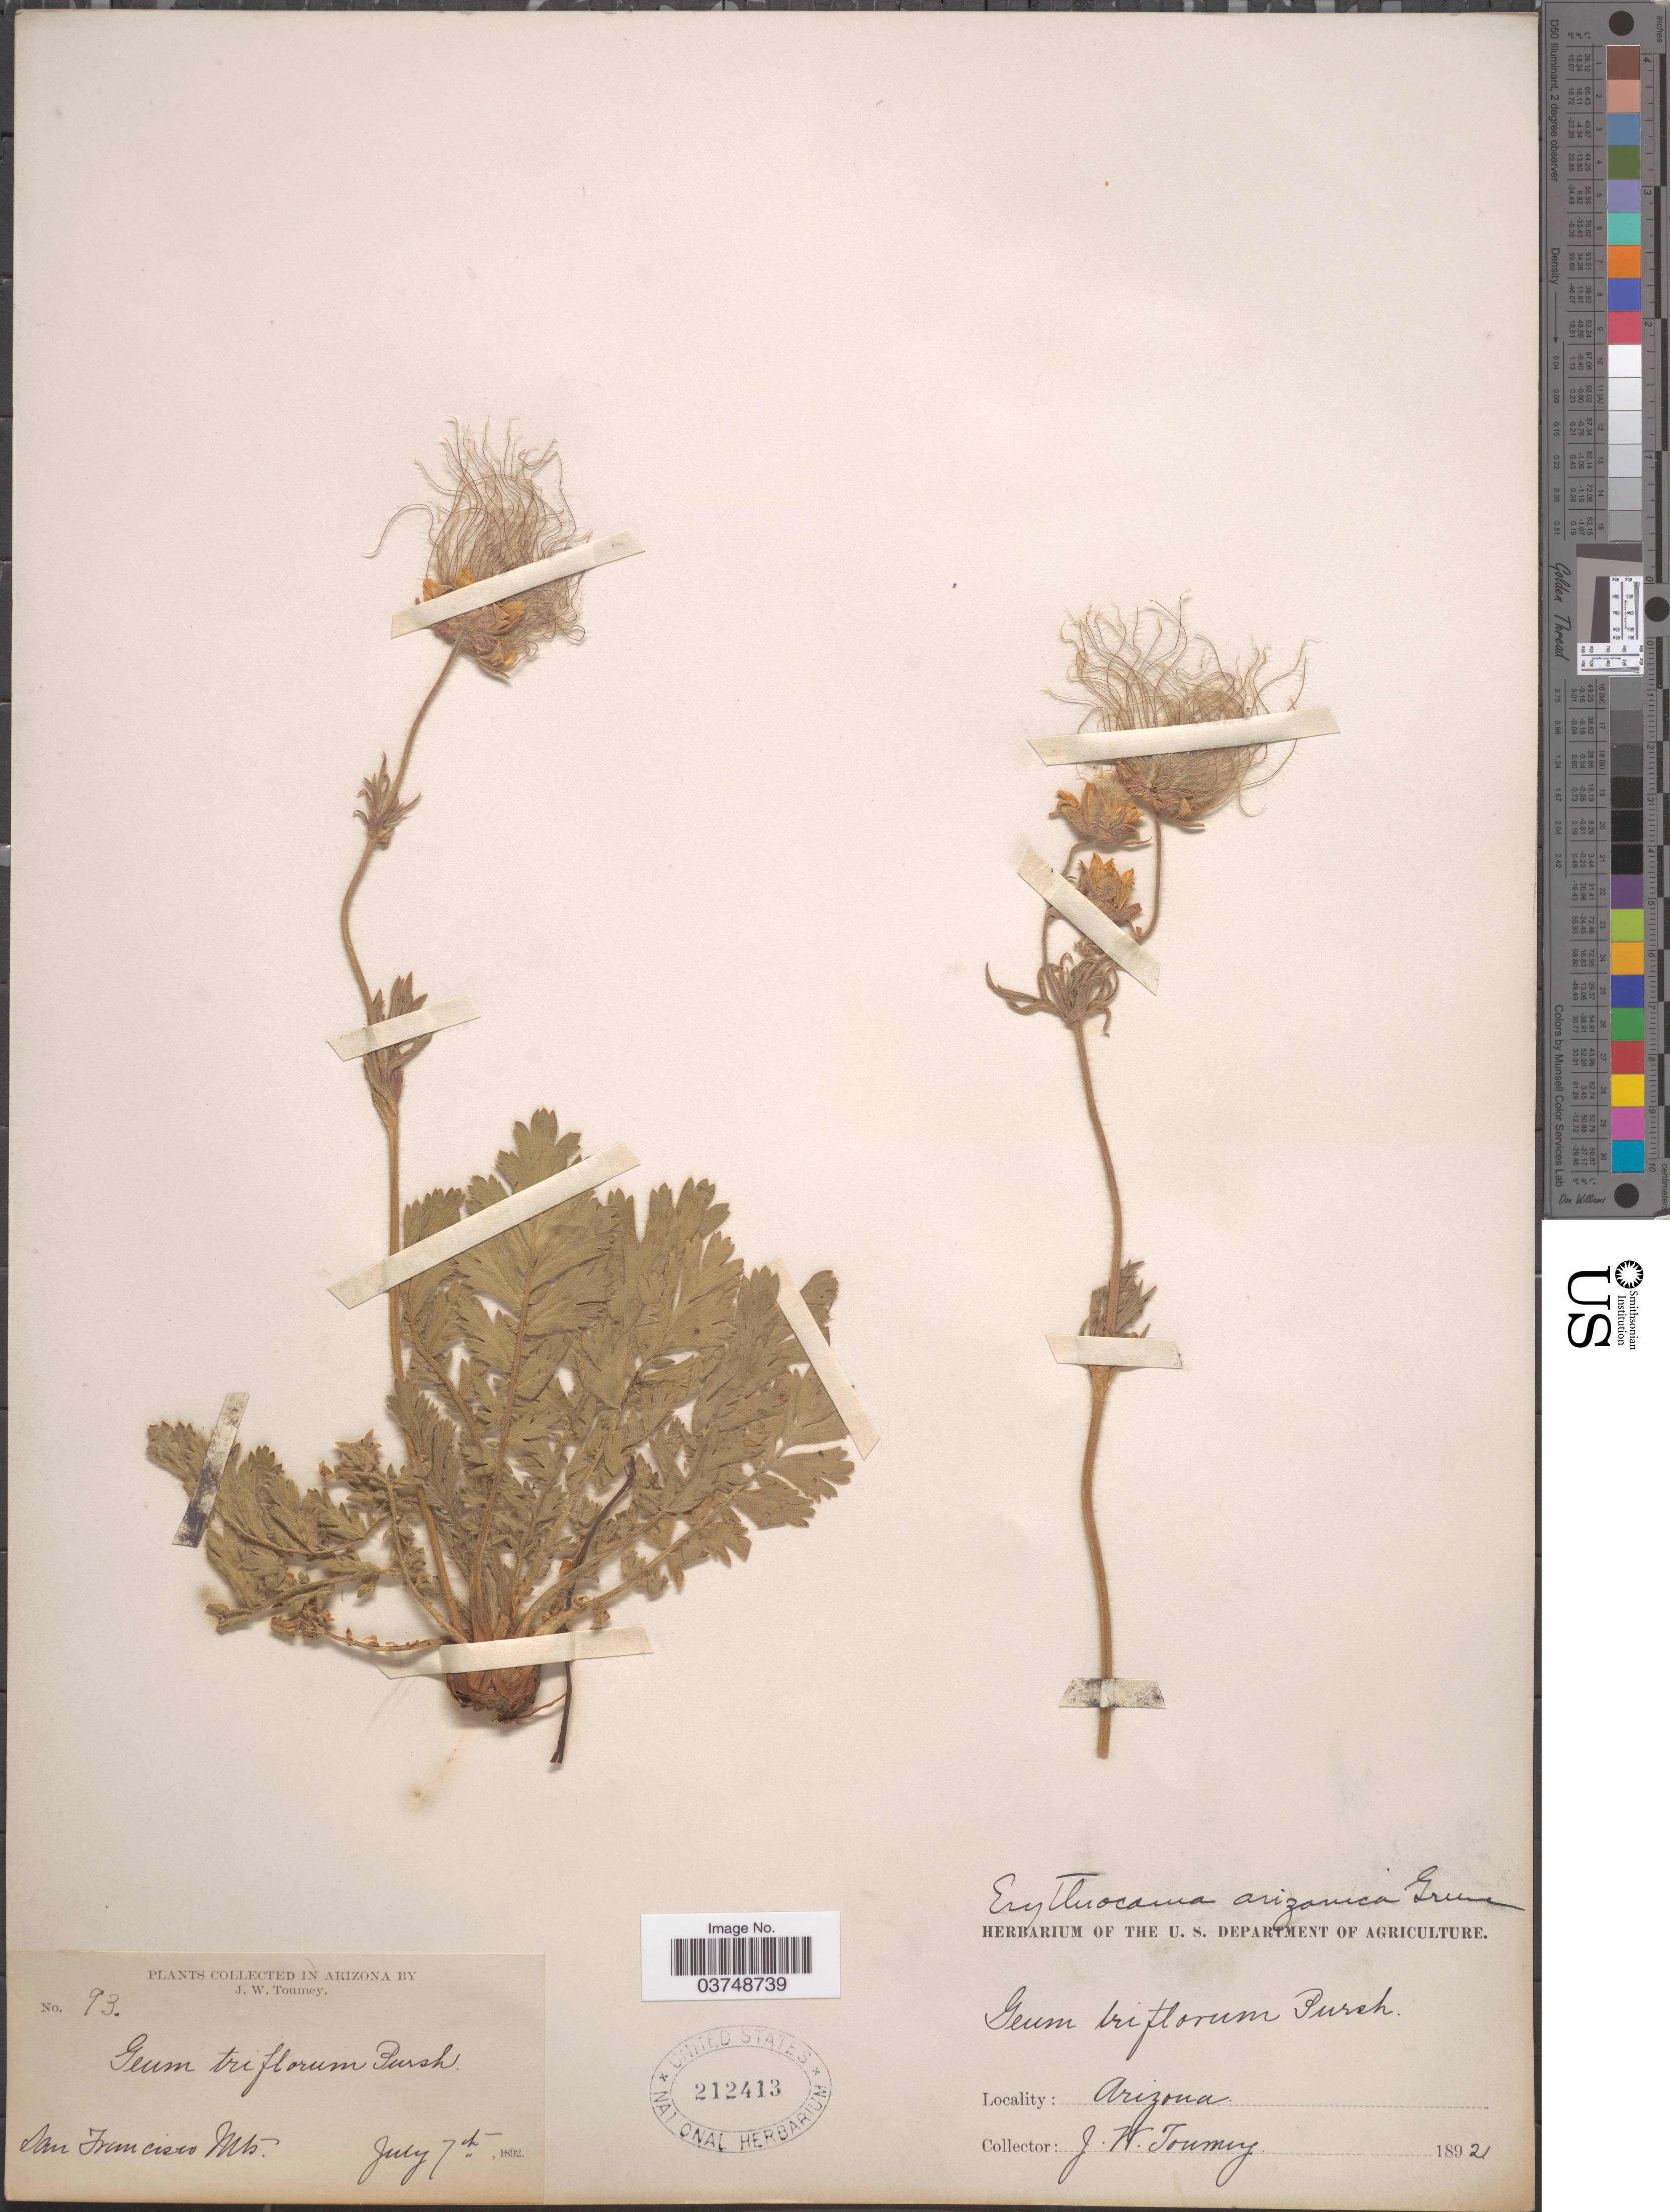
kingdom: Plantae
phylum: Tracheophyta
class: Magnoliopsida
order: Rosales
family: Rosaceae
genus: Geum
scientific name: Geum triflorum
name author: Pursh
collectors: J. W. Toumey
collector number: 93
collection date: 1892-07-07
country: United States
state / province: Arizona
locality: San Francisco Mts.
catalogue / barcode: US 212413